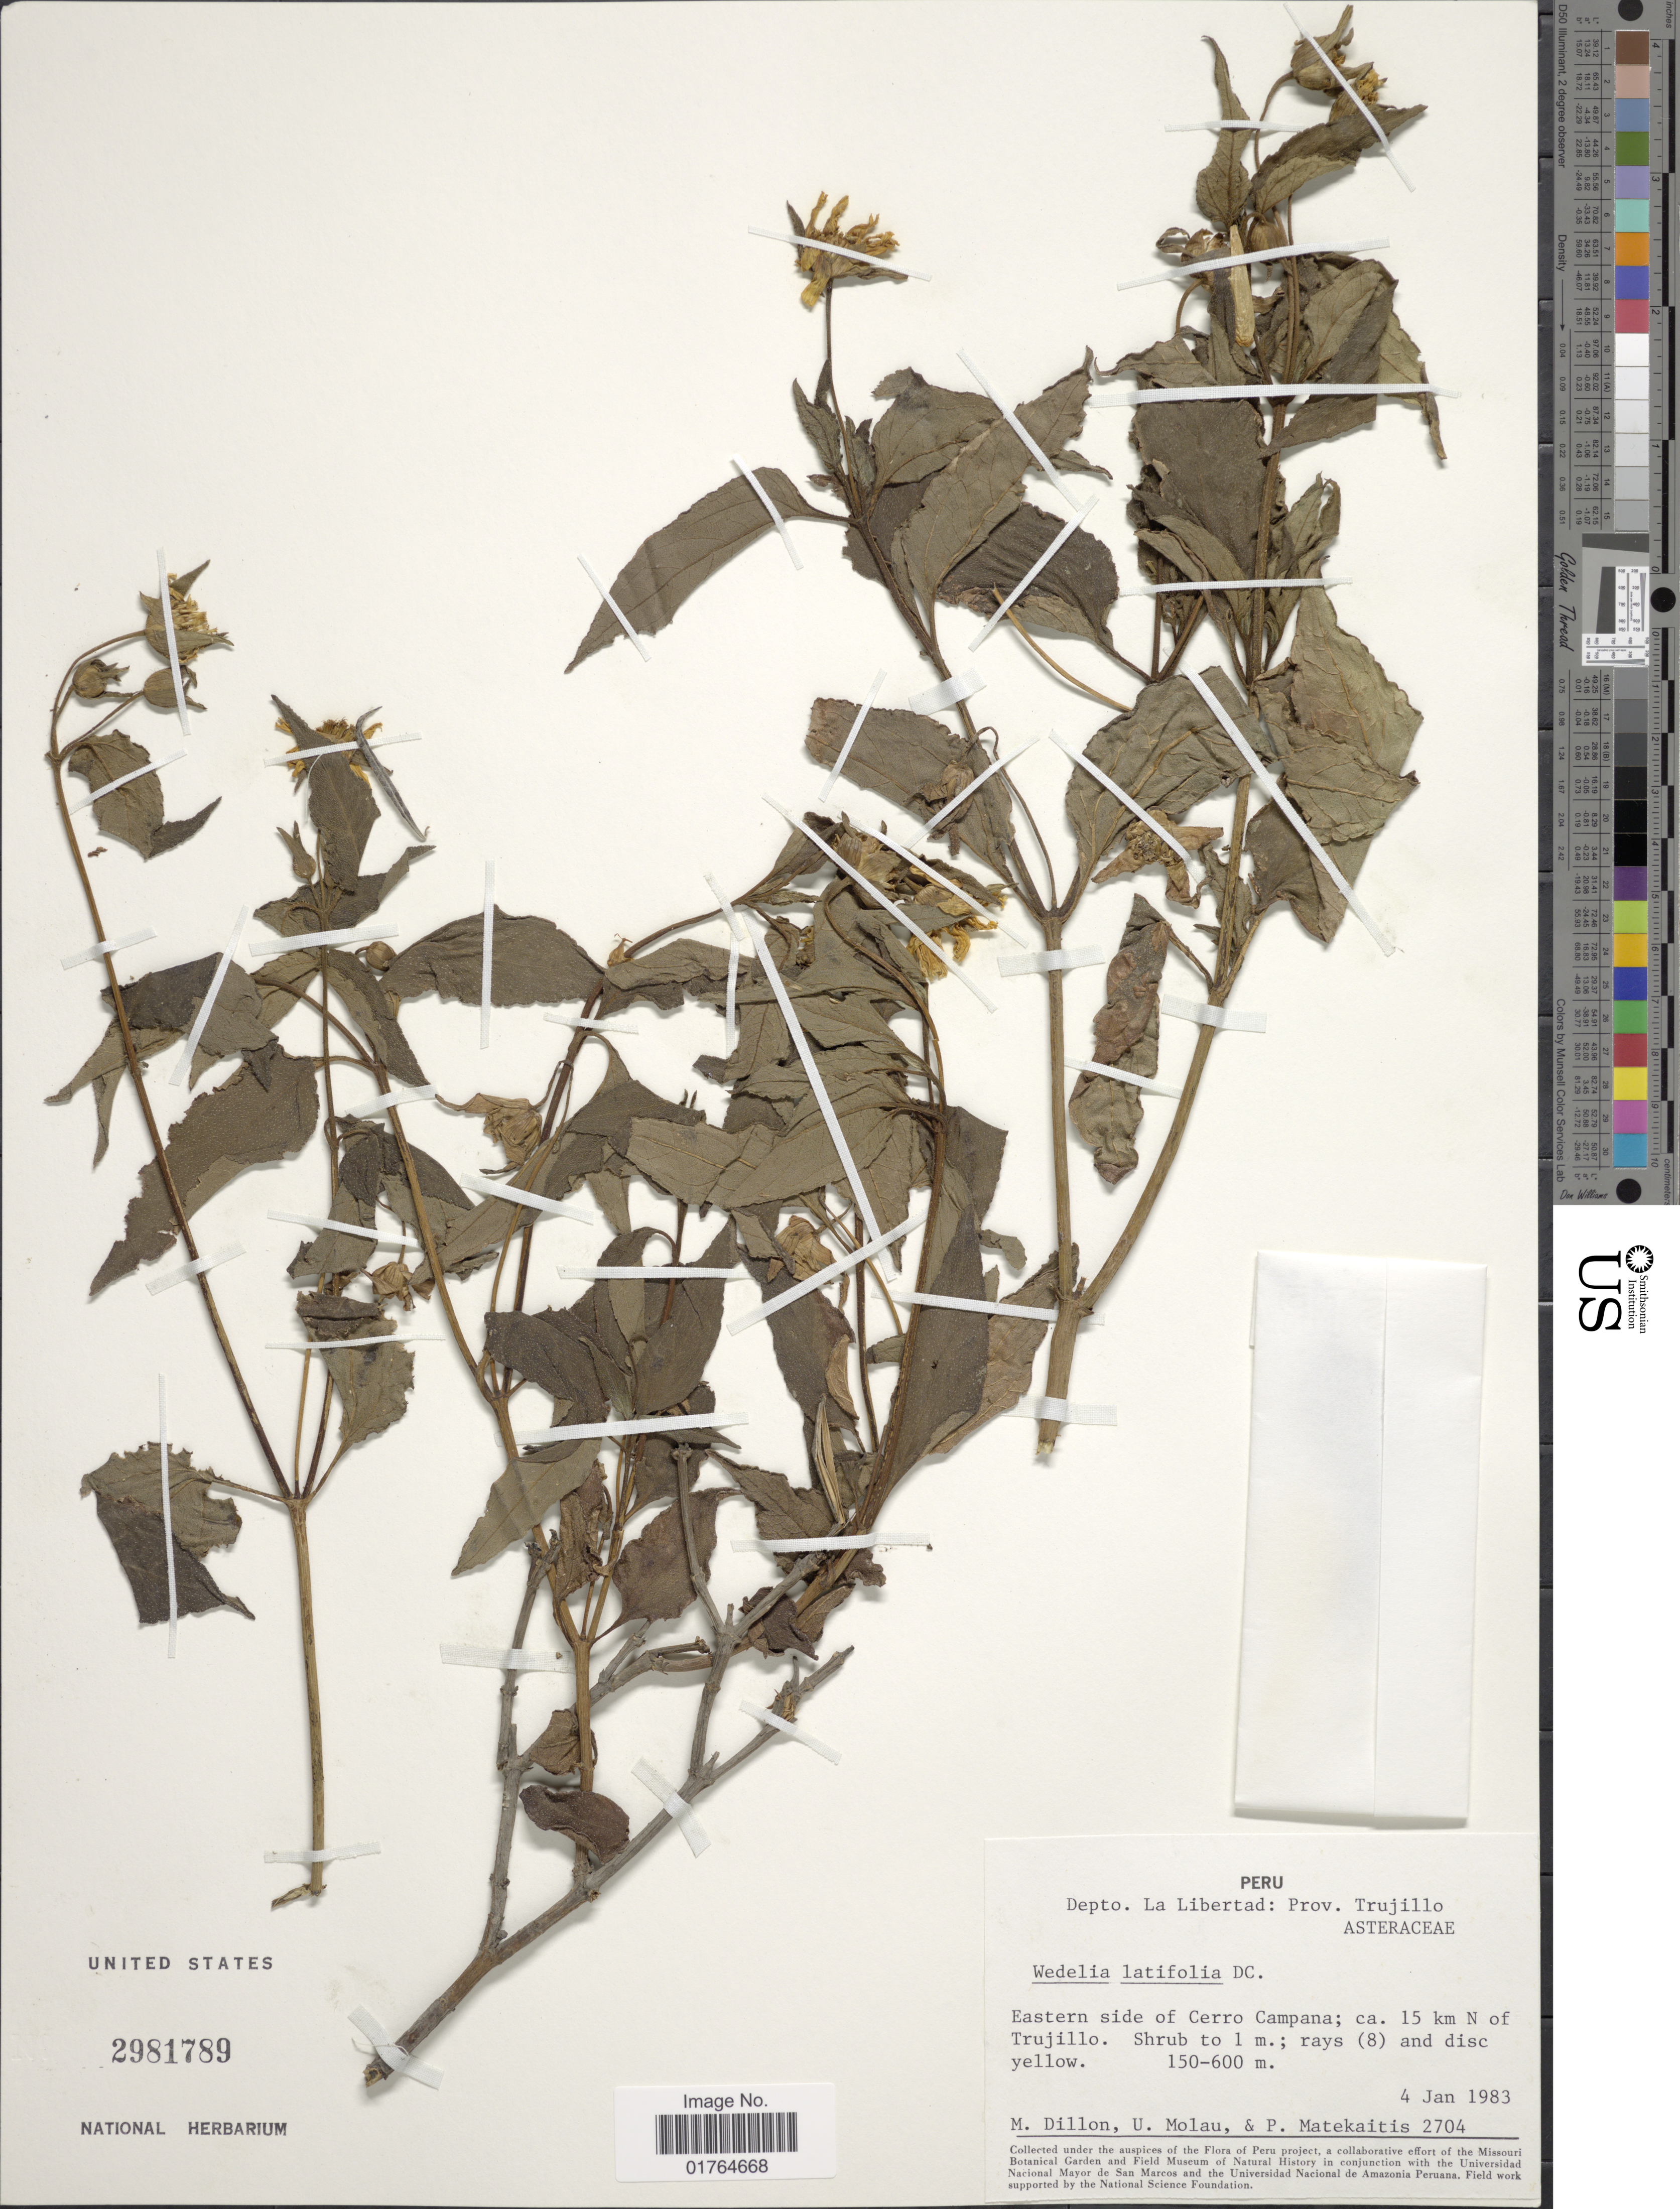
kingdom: Plantae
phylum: Tracheophyta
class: Magnoliopsida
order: Asterales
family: Asteraceae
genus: Wedelia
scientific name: Wedelia latifolia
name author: DC.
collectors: M. O. Dillon, U. Molau & P. Matekaitis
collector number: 2704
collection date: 1983-01-04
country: Peru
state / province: La Libertad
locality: Prov. Trujillo, eastern side of Cerro Campana, ca 15 km N of Trujillo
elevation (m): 150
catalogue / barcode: US 2981789